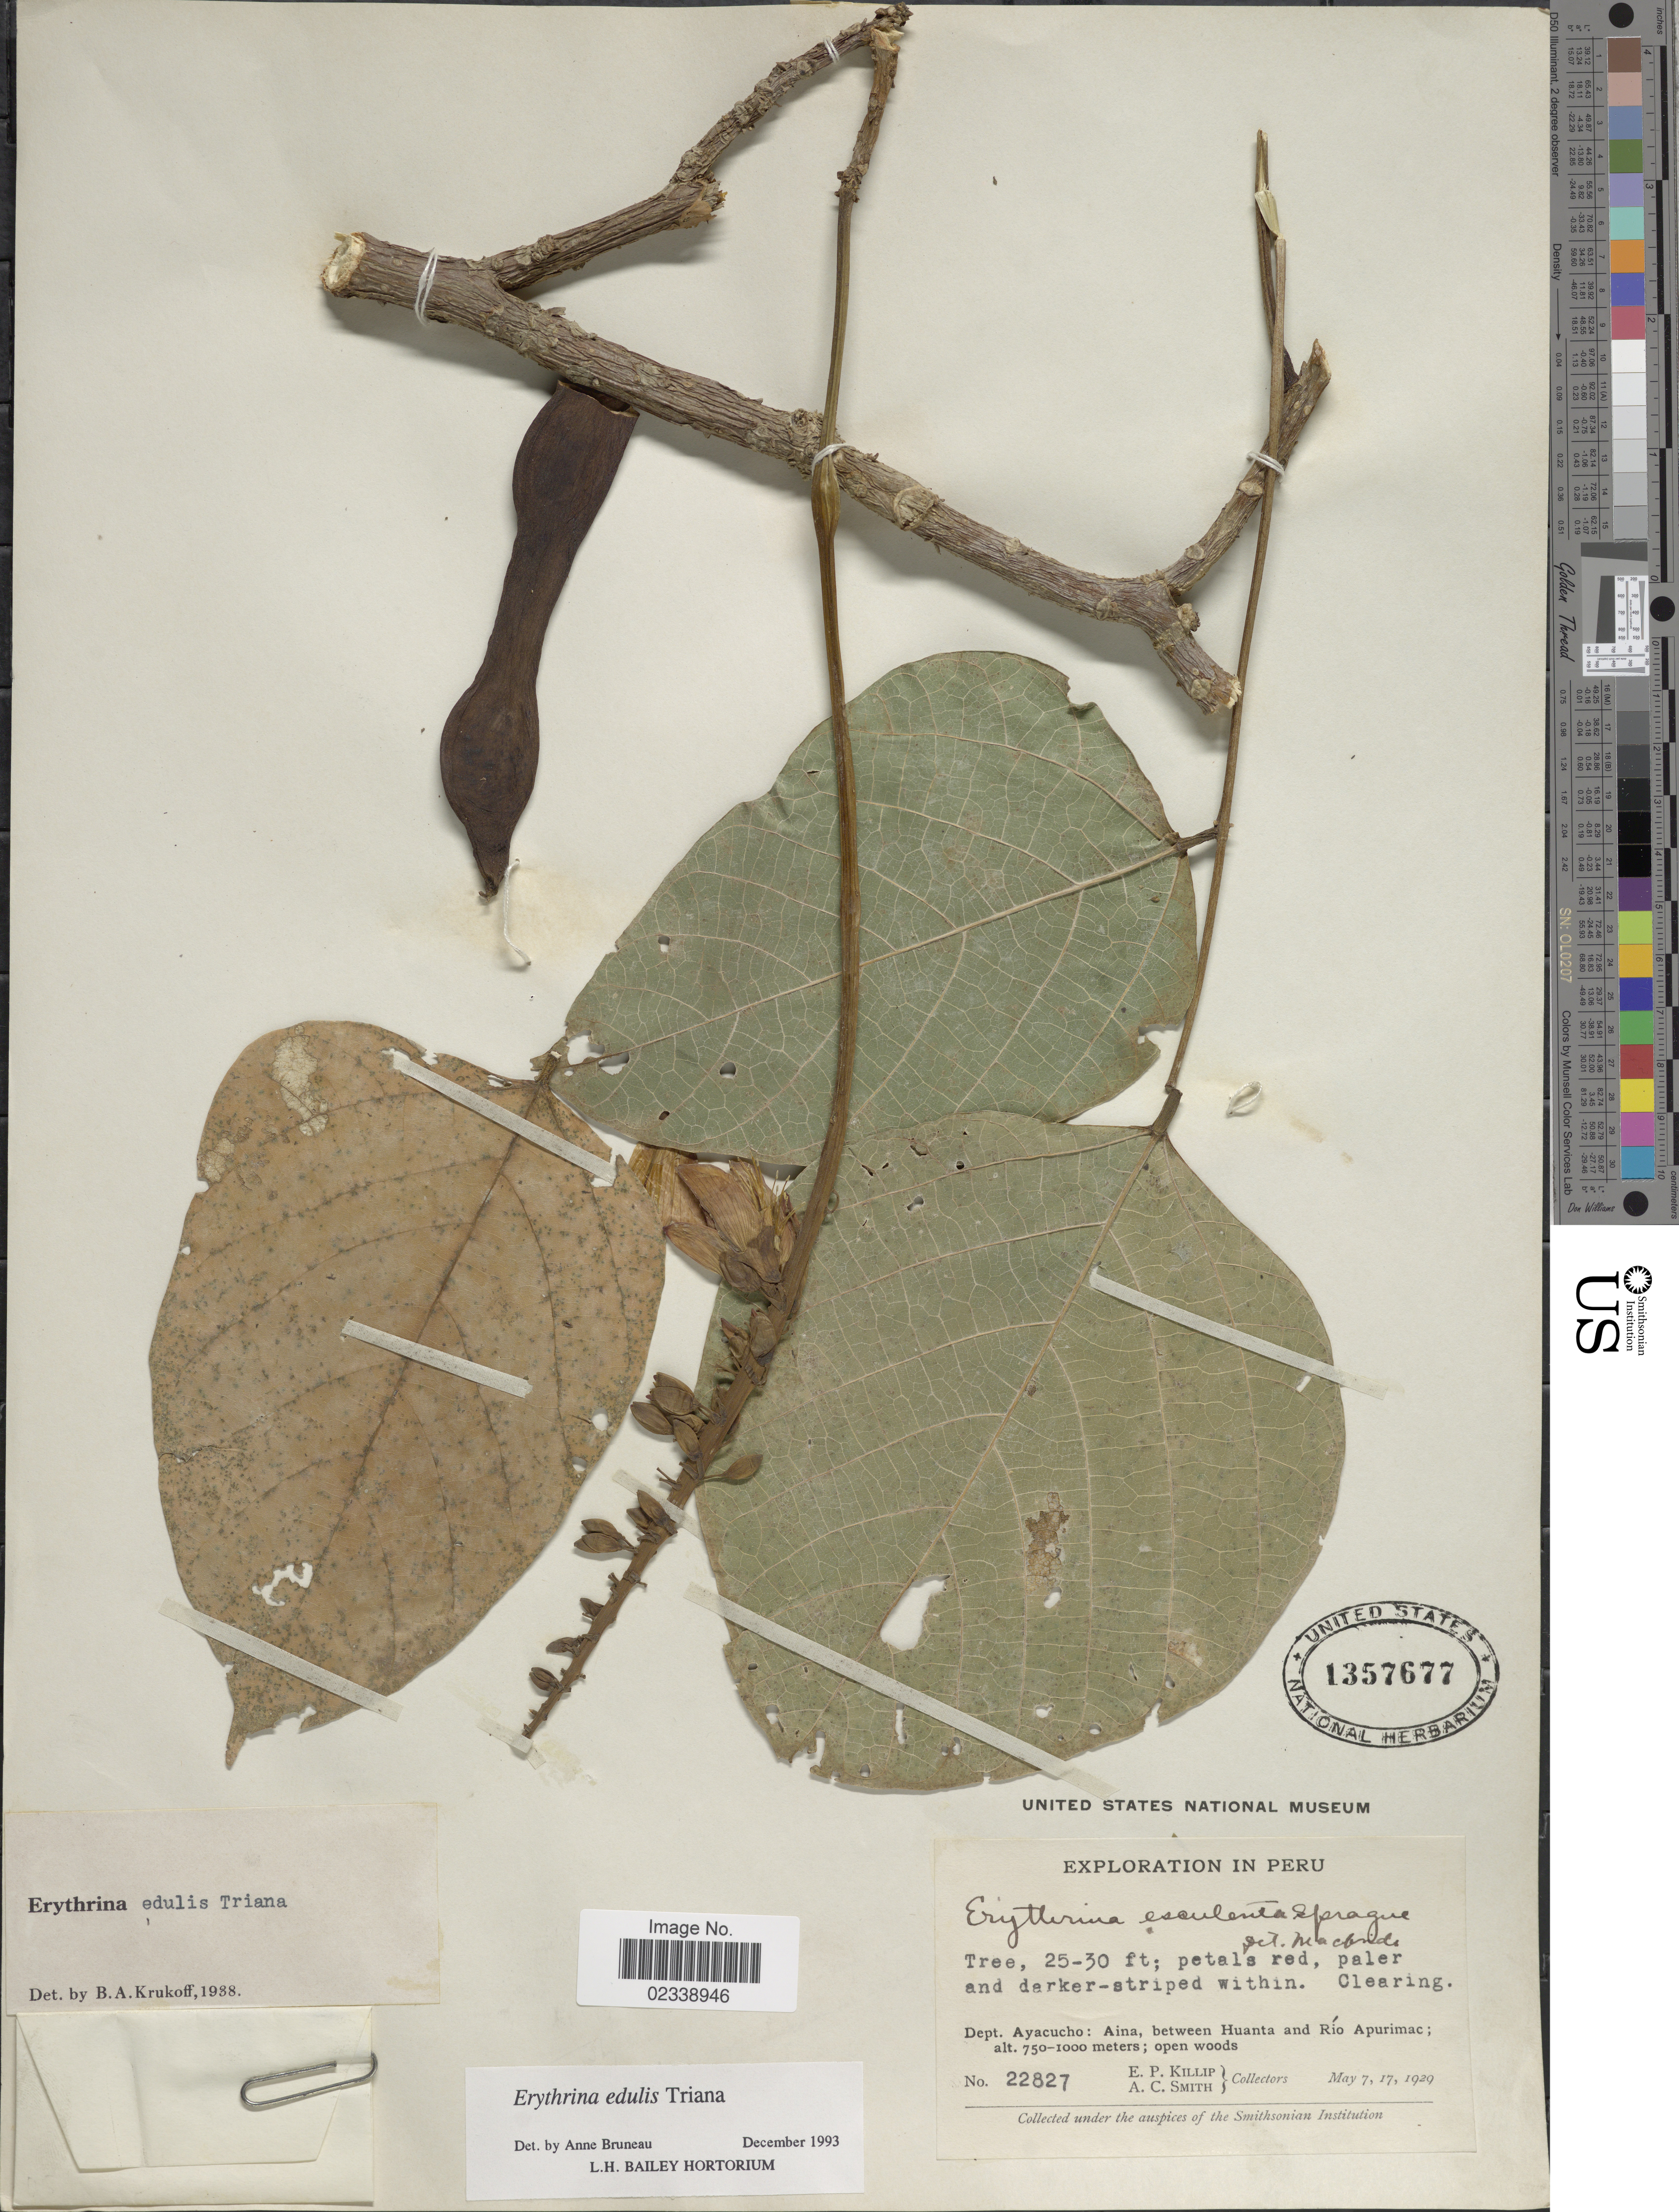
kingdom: Plantae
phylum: Tracheophyta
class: Magnoliopsida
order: Fabales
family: Fabaceae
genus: Erythrina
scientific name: Erythrina edulis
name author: Triana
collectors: E. P. Killip & A. C. Smith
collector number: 22827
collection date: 1929-05-07/1929-05-17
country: Peru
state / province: Ayacucho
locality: Aina, between Huanta and Rio Apurimac; open woods, clearing.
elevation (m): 750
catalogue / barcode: US 1357677